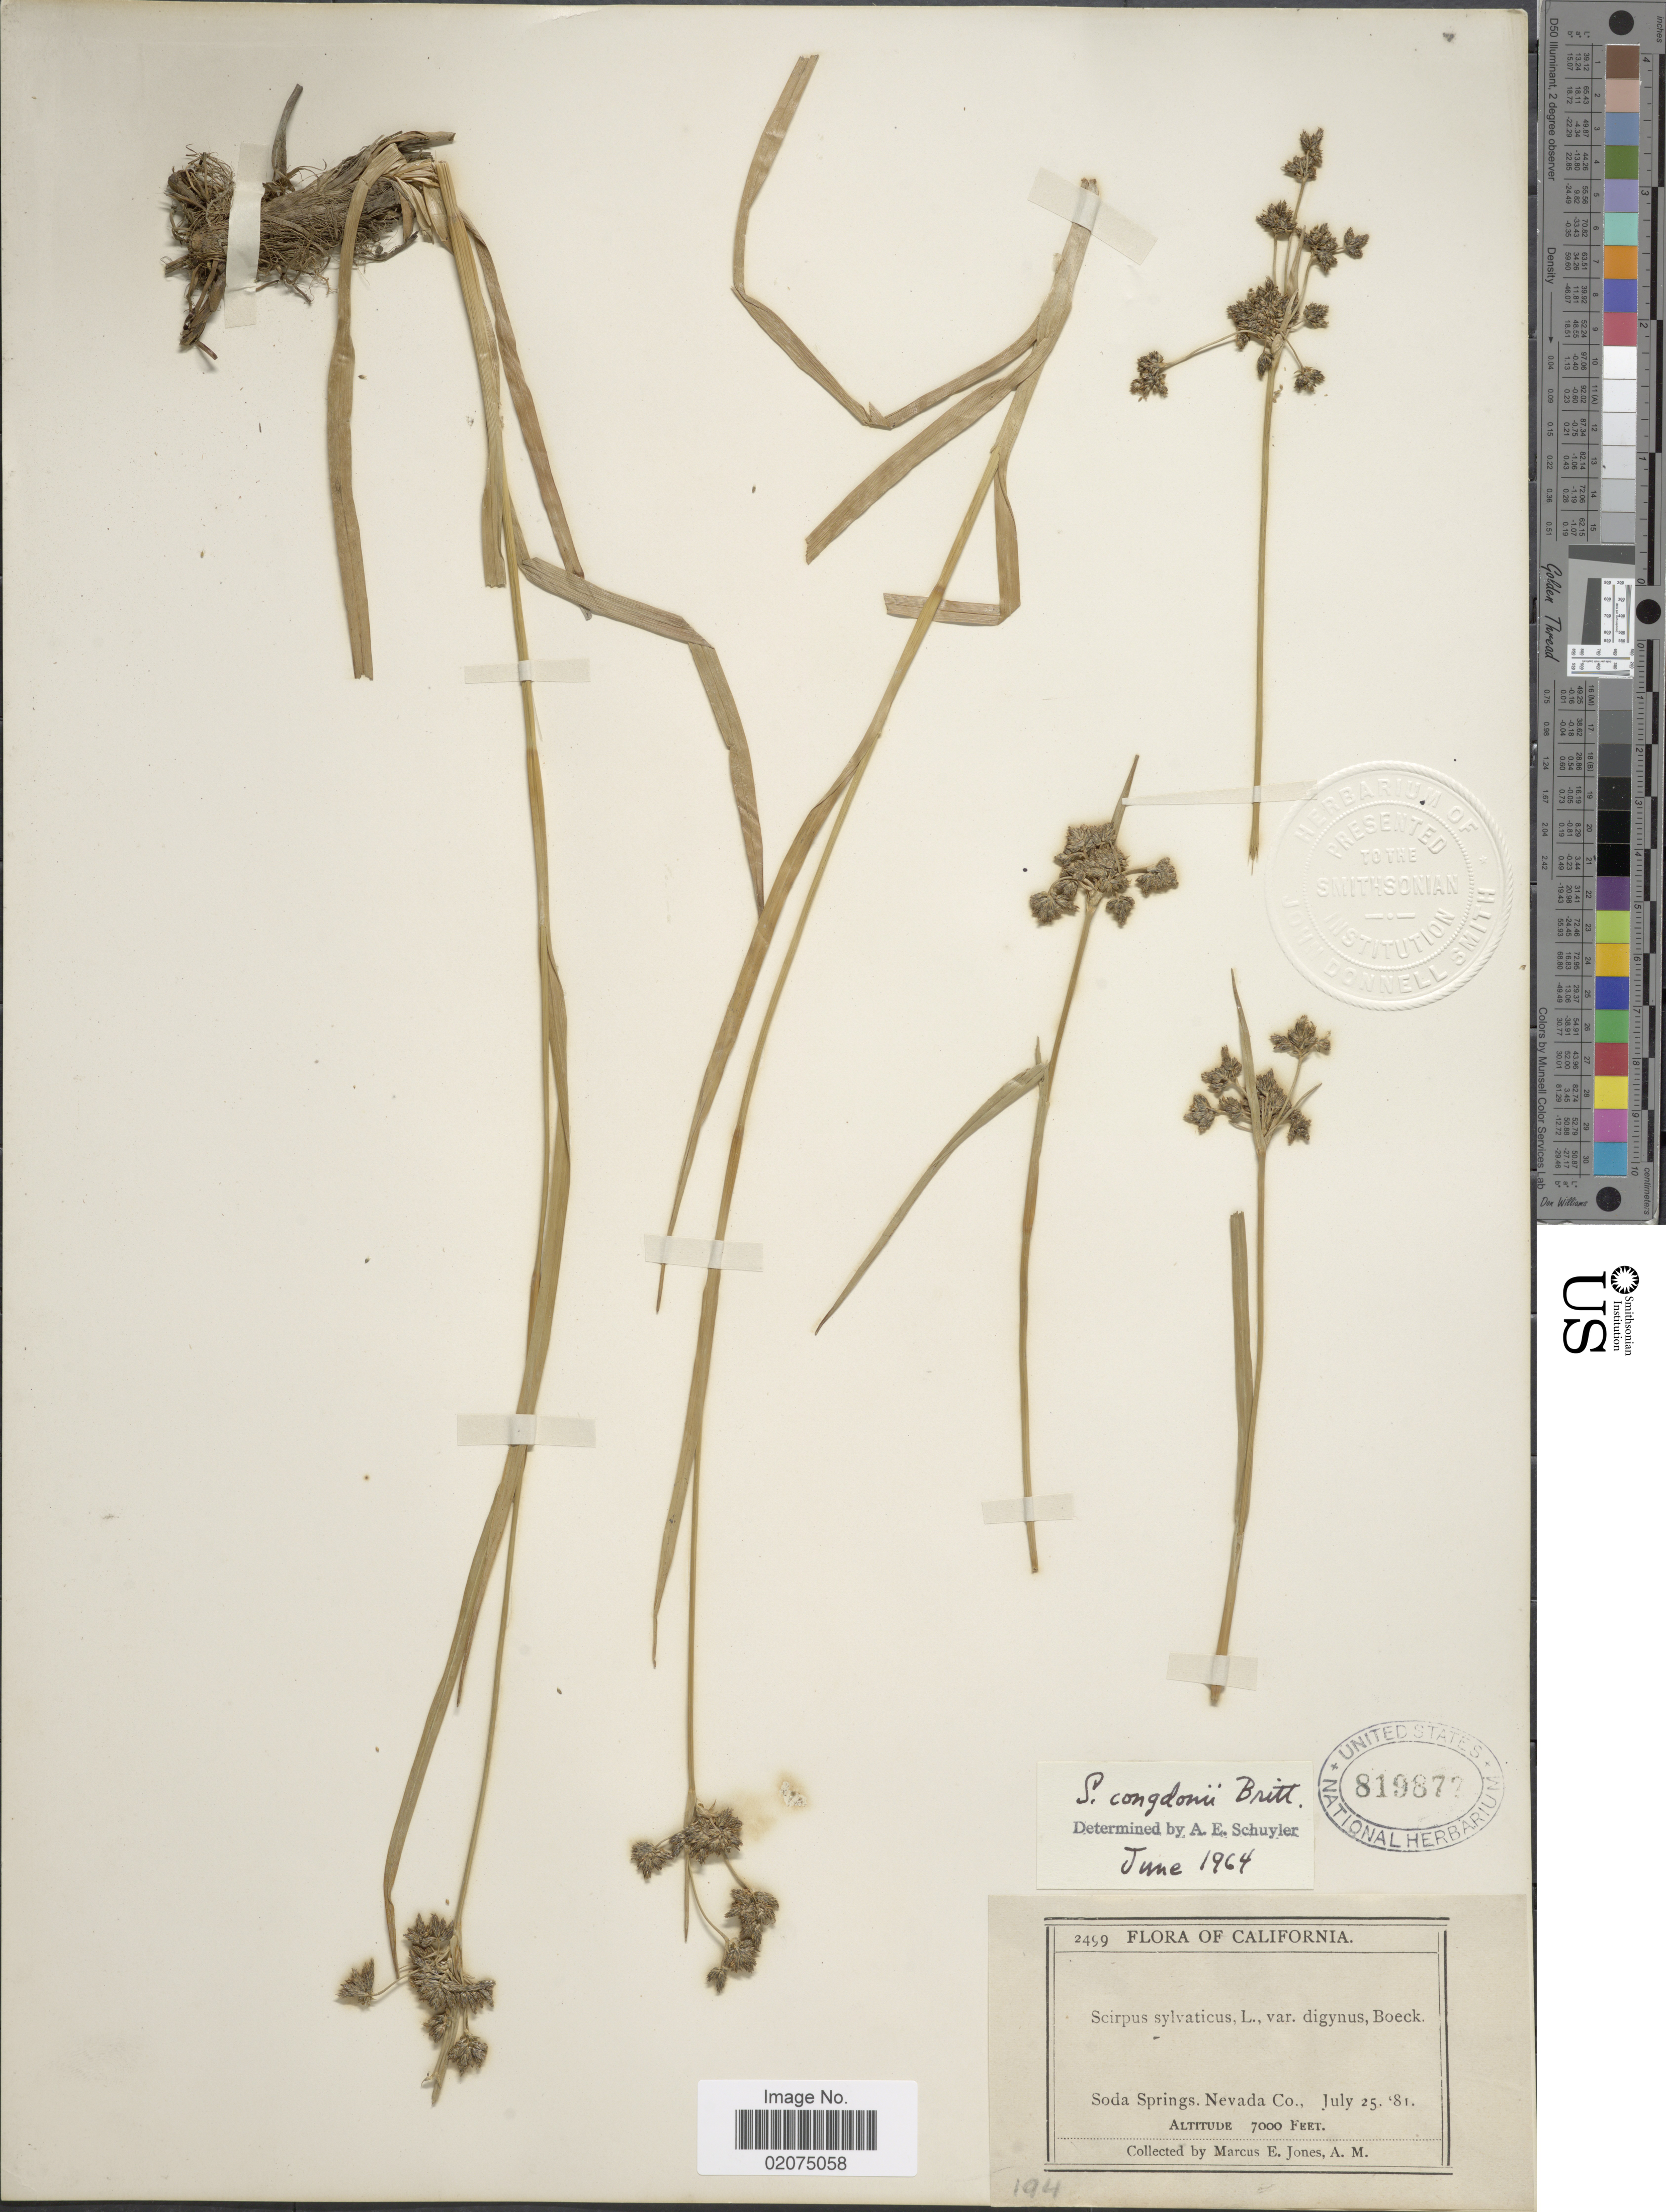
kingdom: Plantae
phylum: Tracheophyta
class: Liliopsida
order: Poales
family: Cyperaceae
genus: Scirpus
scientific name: Scirpus congdonii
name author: Britton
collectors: M. E. Jones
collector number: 2499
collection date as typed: Transcribed d/m/y: 25/7/81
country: United States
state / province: California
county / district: Nevada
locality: Soda Springs, Nevada Co.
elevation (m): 2134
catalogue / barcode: US 819877